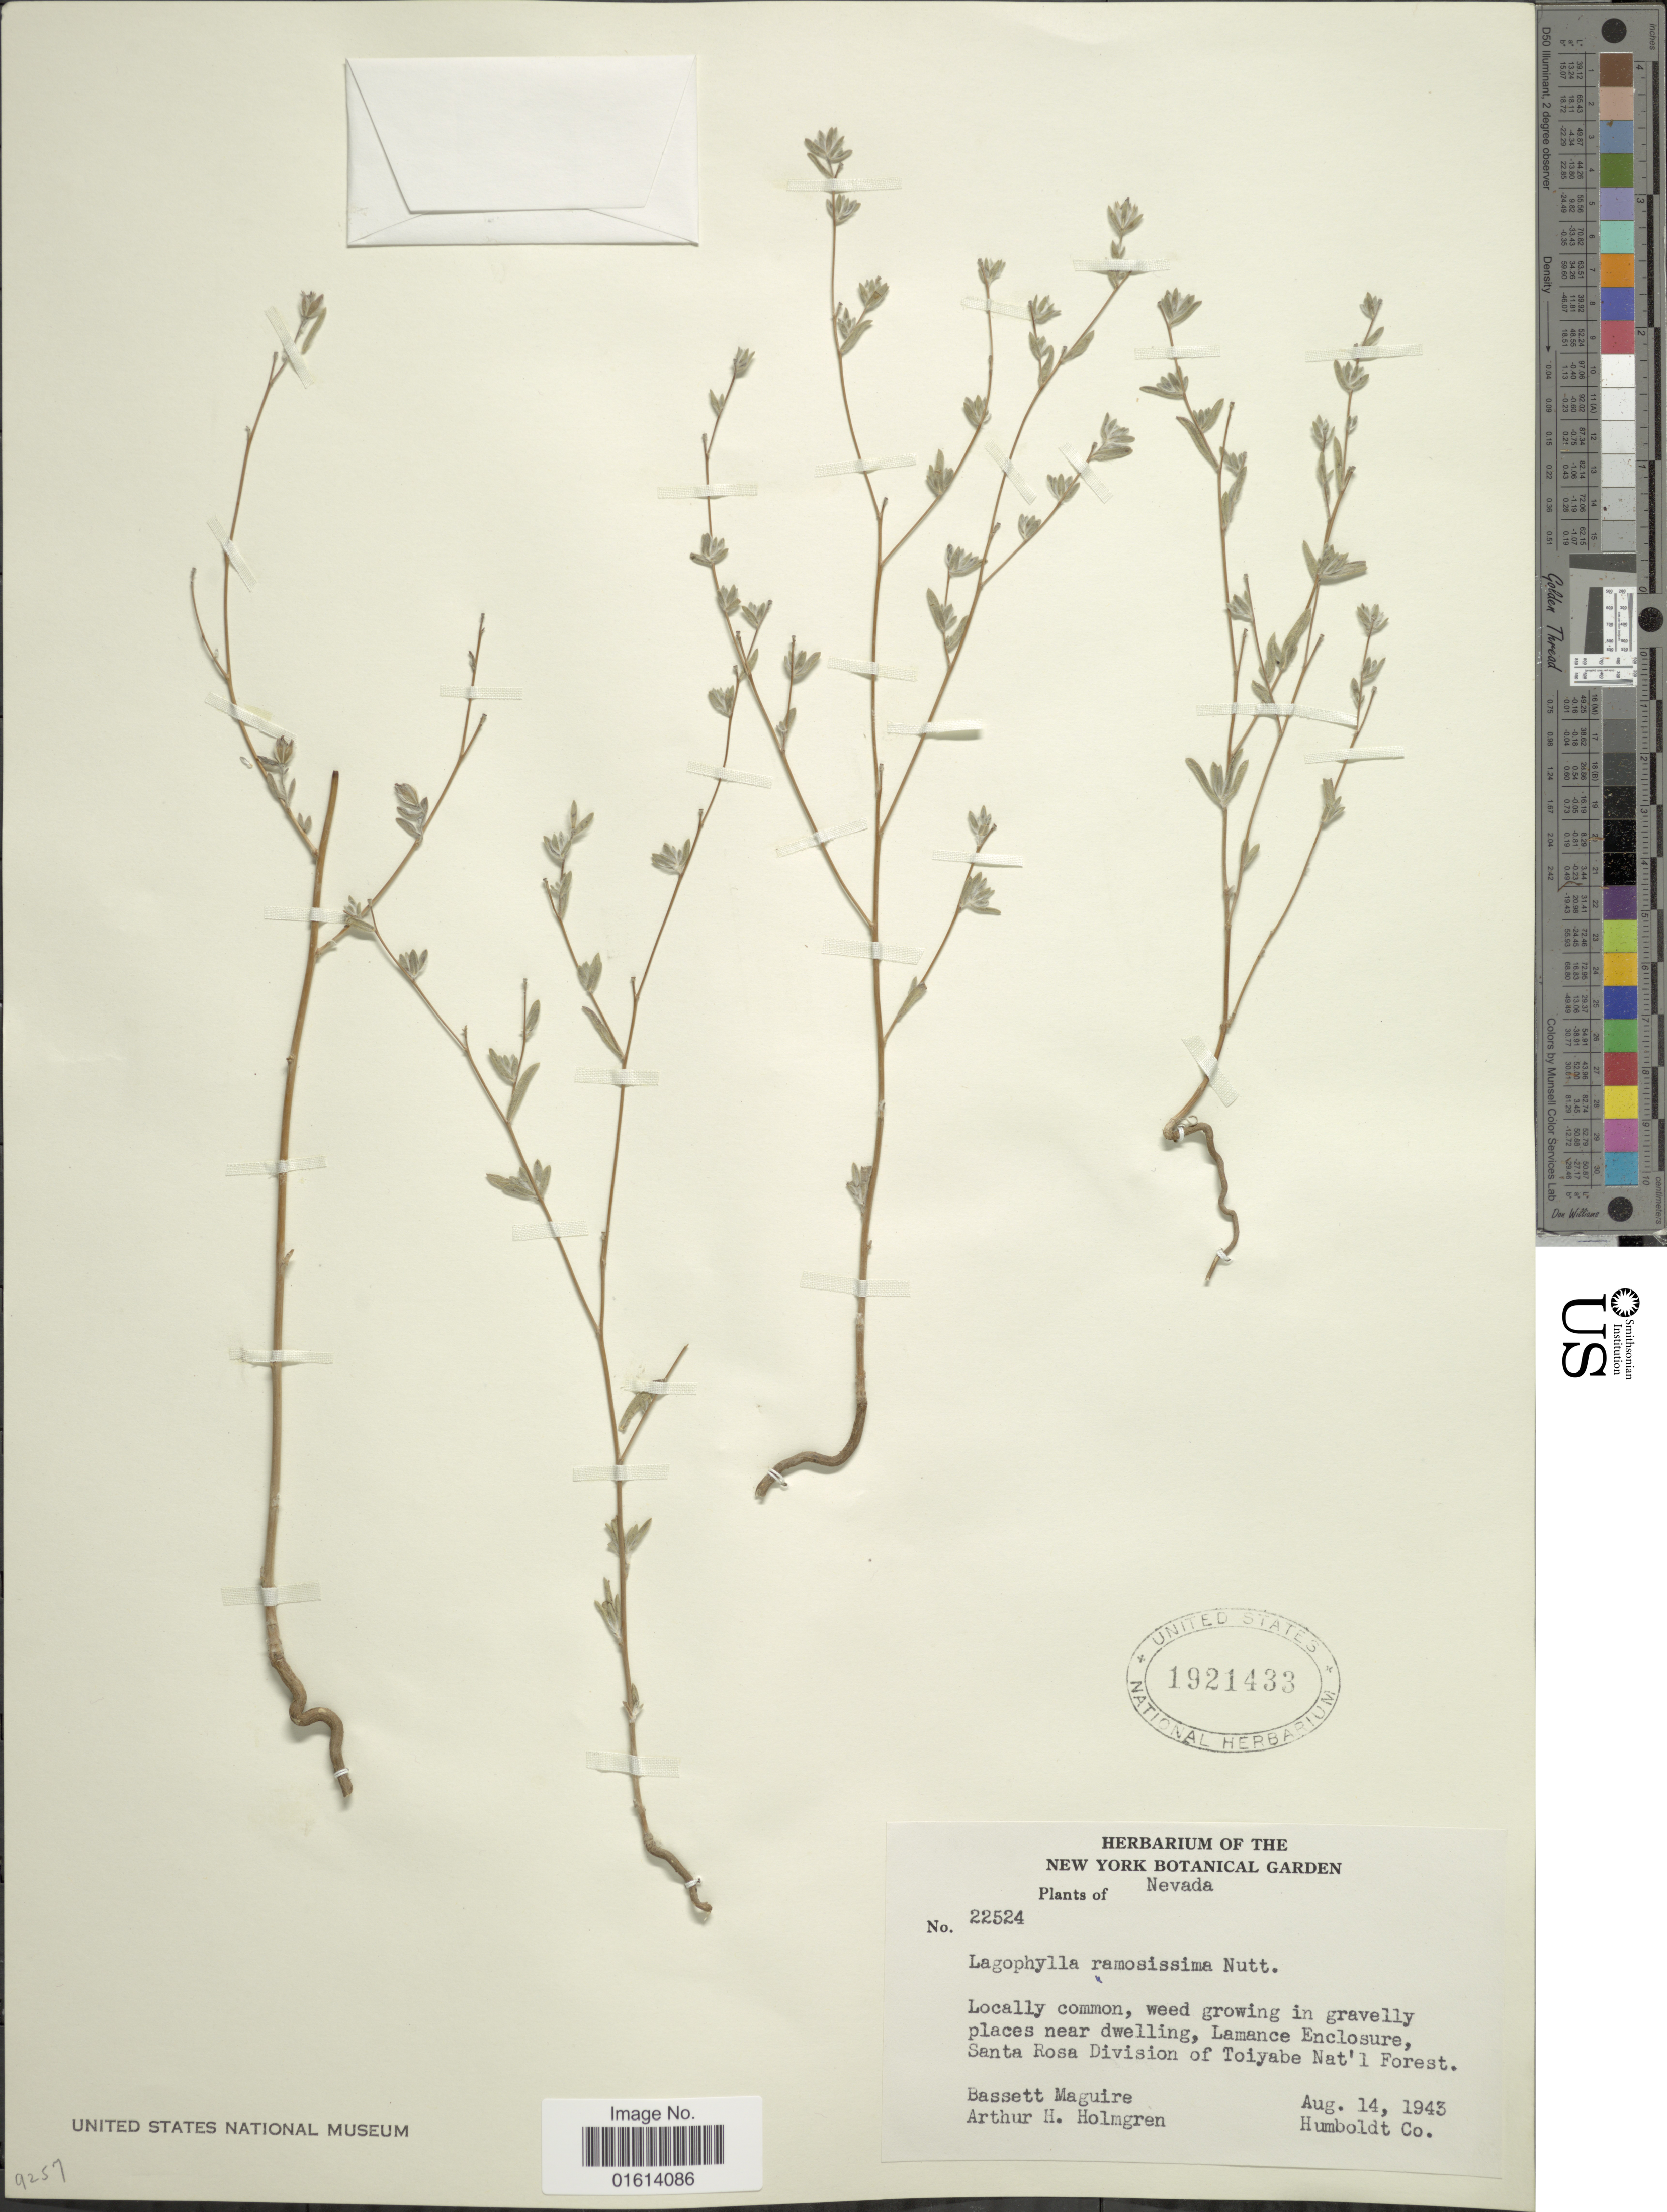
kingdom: Plantae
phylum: Tracheophyta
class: Magnoliopsida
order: Asterales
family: Asteraceae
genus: Lagophylla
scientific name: Lagophylla ramosissima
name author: Nutt.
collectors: B. Maguire & A. H. Holmgren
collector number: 22524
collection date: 1943-08-14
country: United States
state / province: Nevada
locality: Lamance Enclosure, Santa Rosa Division of Toiyabe Nat'l Forest, Humboldt Co.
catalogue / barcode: US 1921433